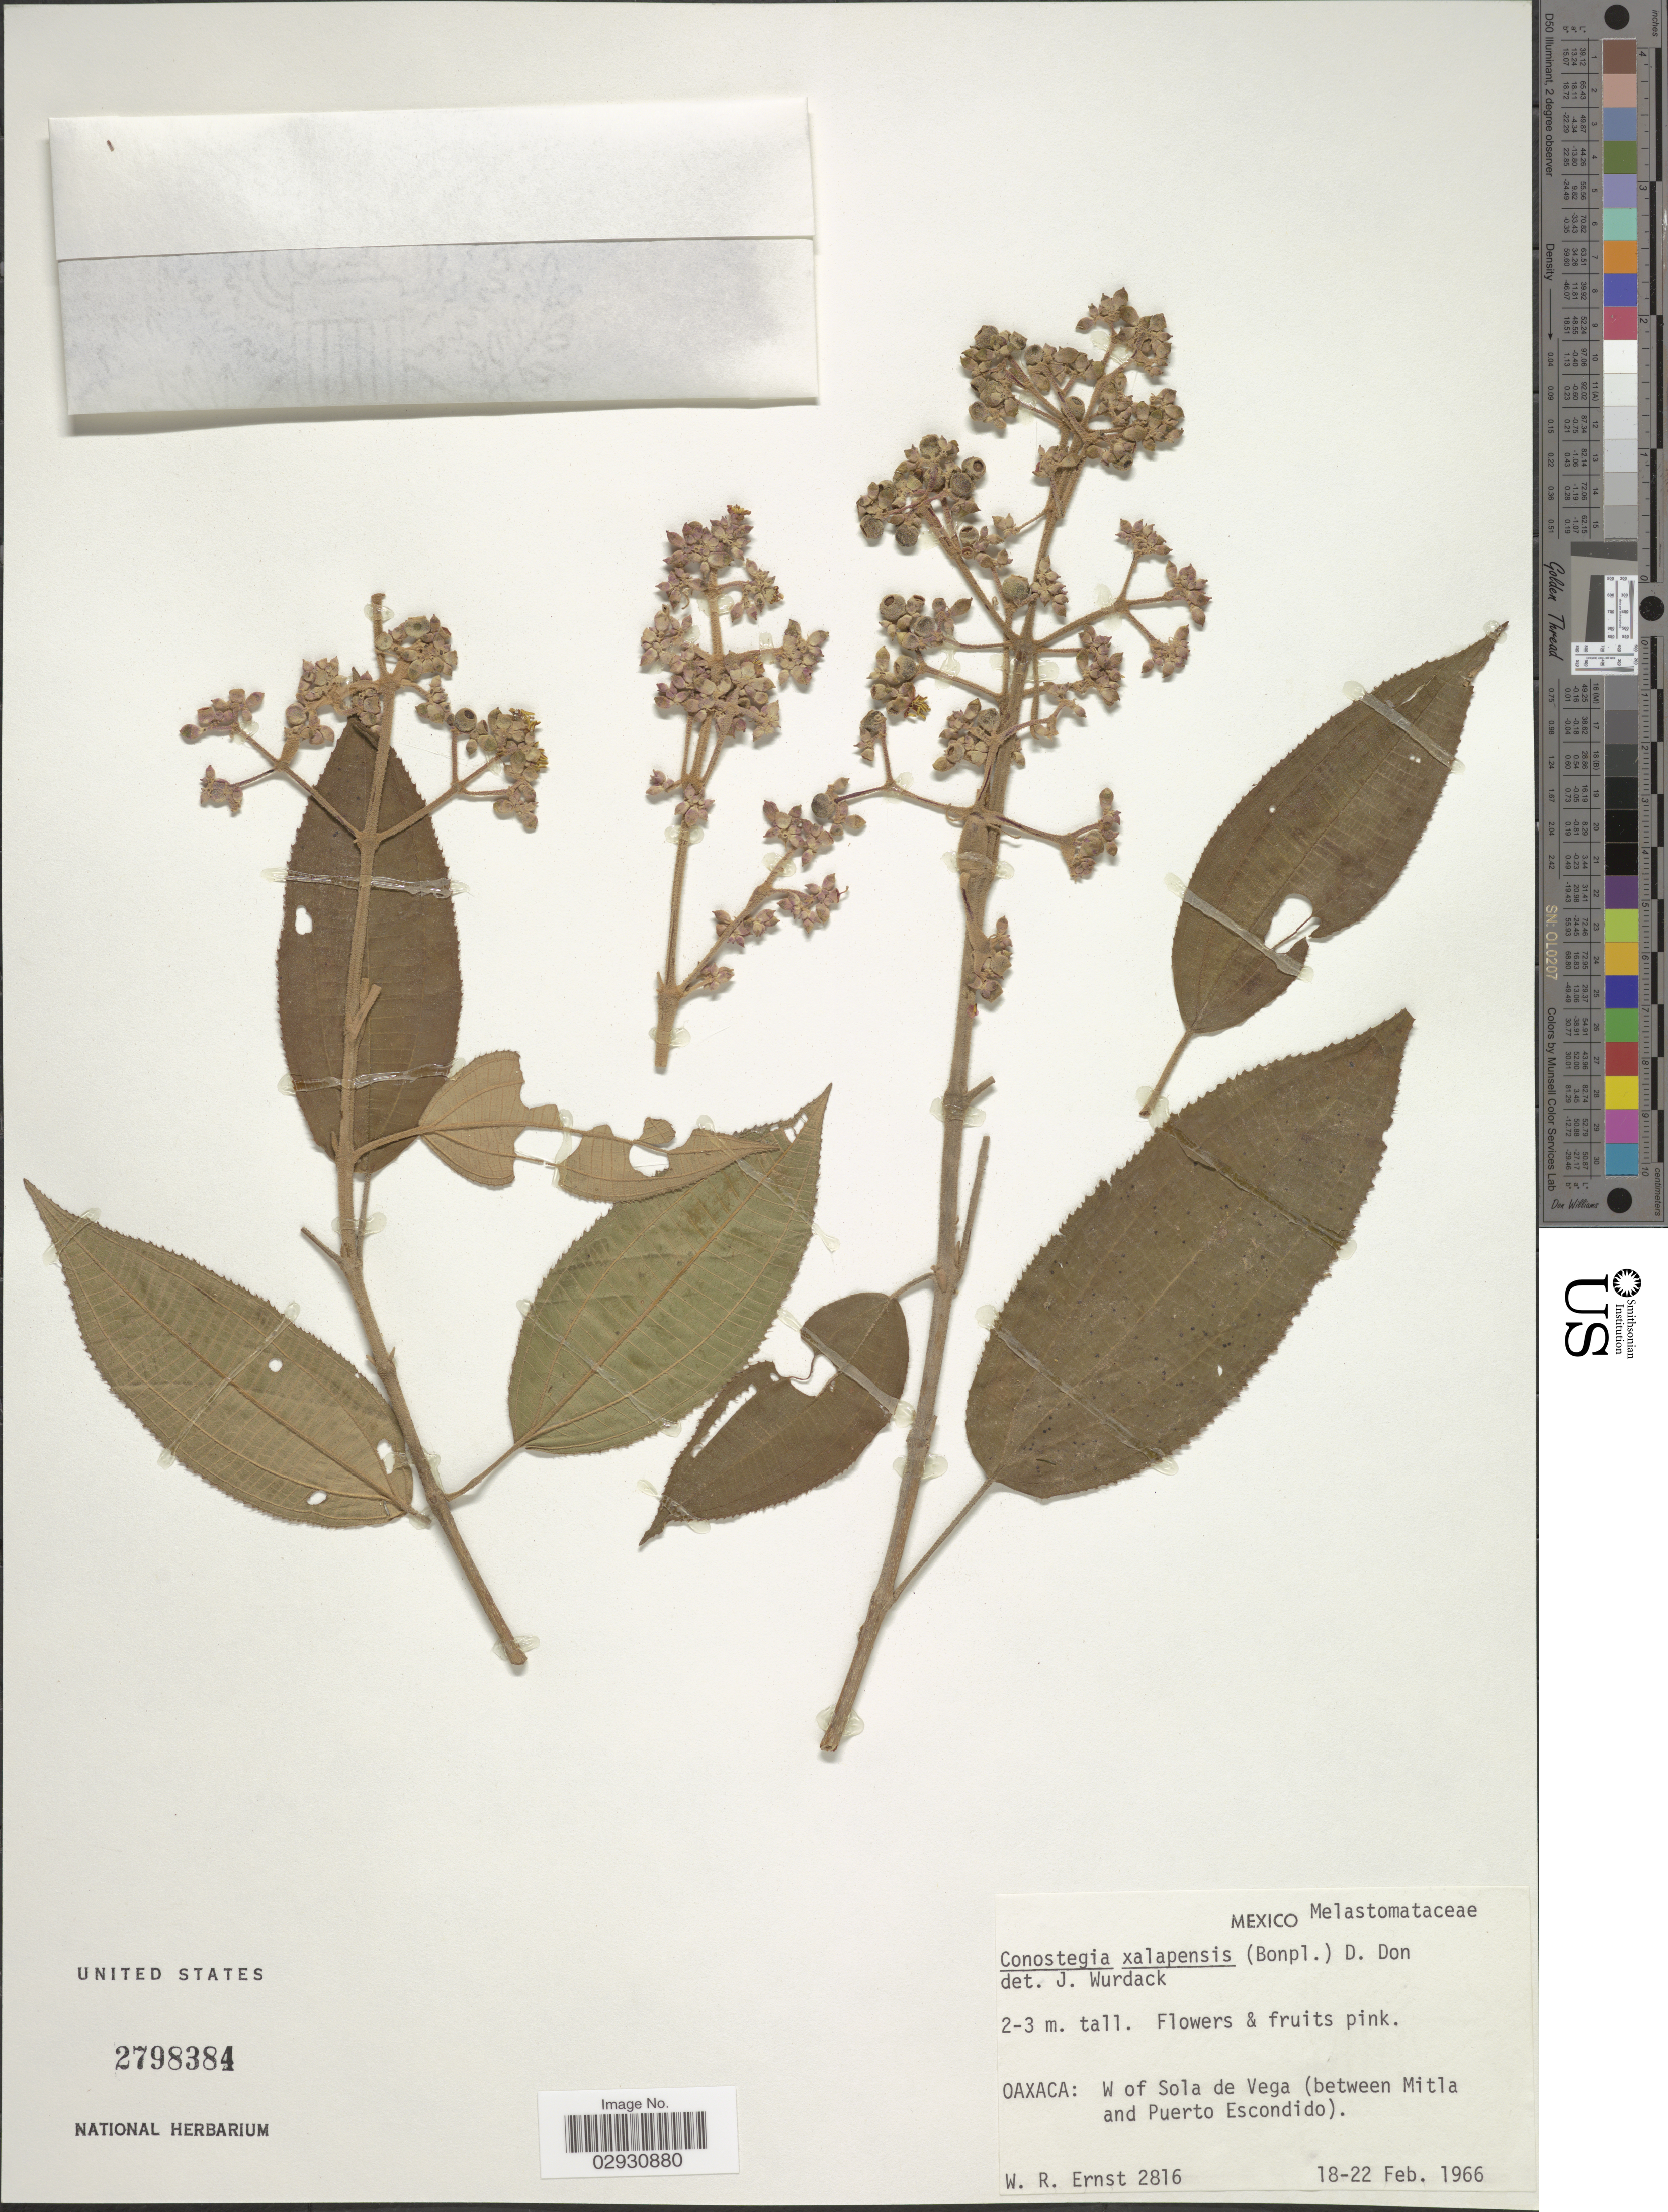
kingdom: Plantae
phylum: Tracheophyta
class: Magnoliopsida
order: Myrtales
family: Melastomataceae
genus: Conostegia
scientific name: Conostegia quadrangularis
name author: Schltdl. ex Steud.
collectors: W. R. Ernst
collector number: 2816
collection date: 1966-02-18/1966-02-22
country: Mexico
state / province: Oaxaca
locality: W of Sola de Vega (between Mitla and Puerto Escondido).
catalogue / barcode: US 2798384